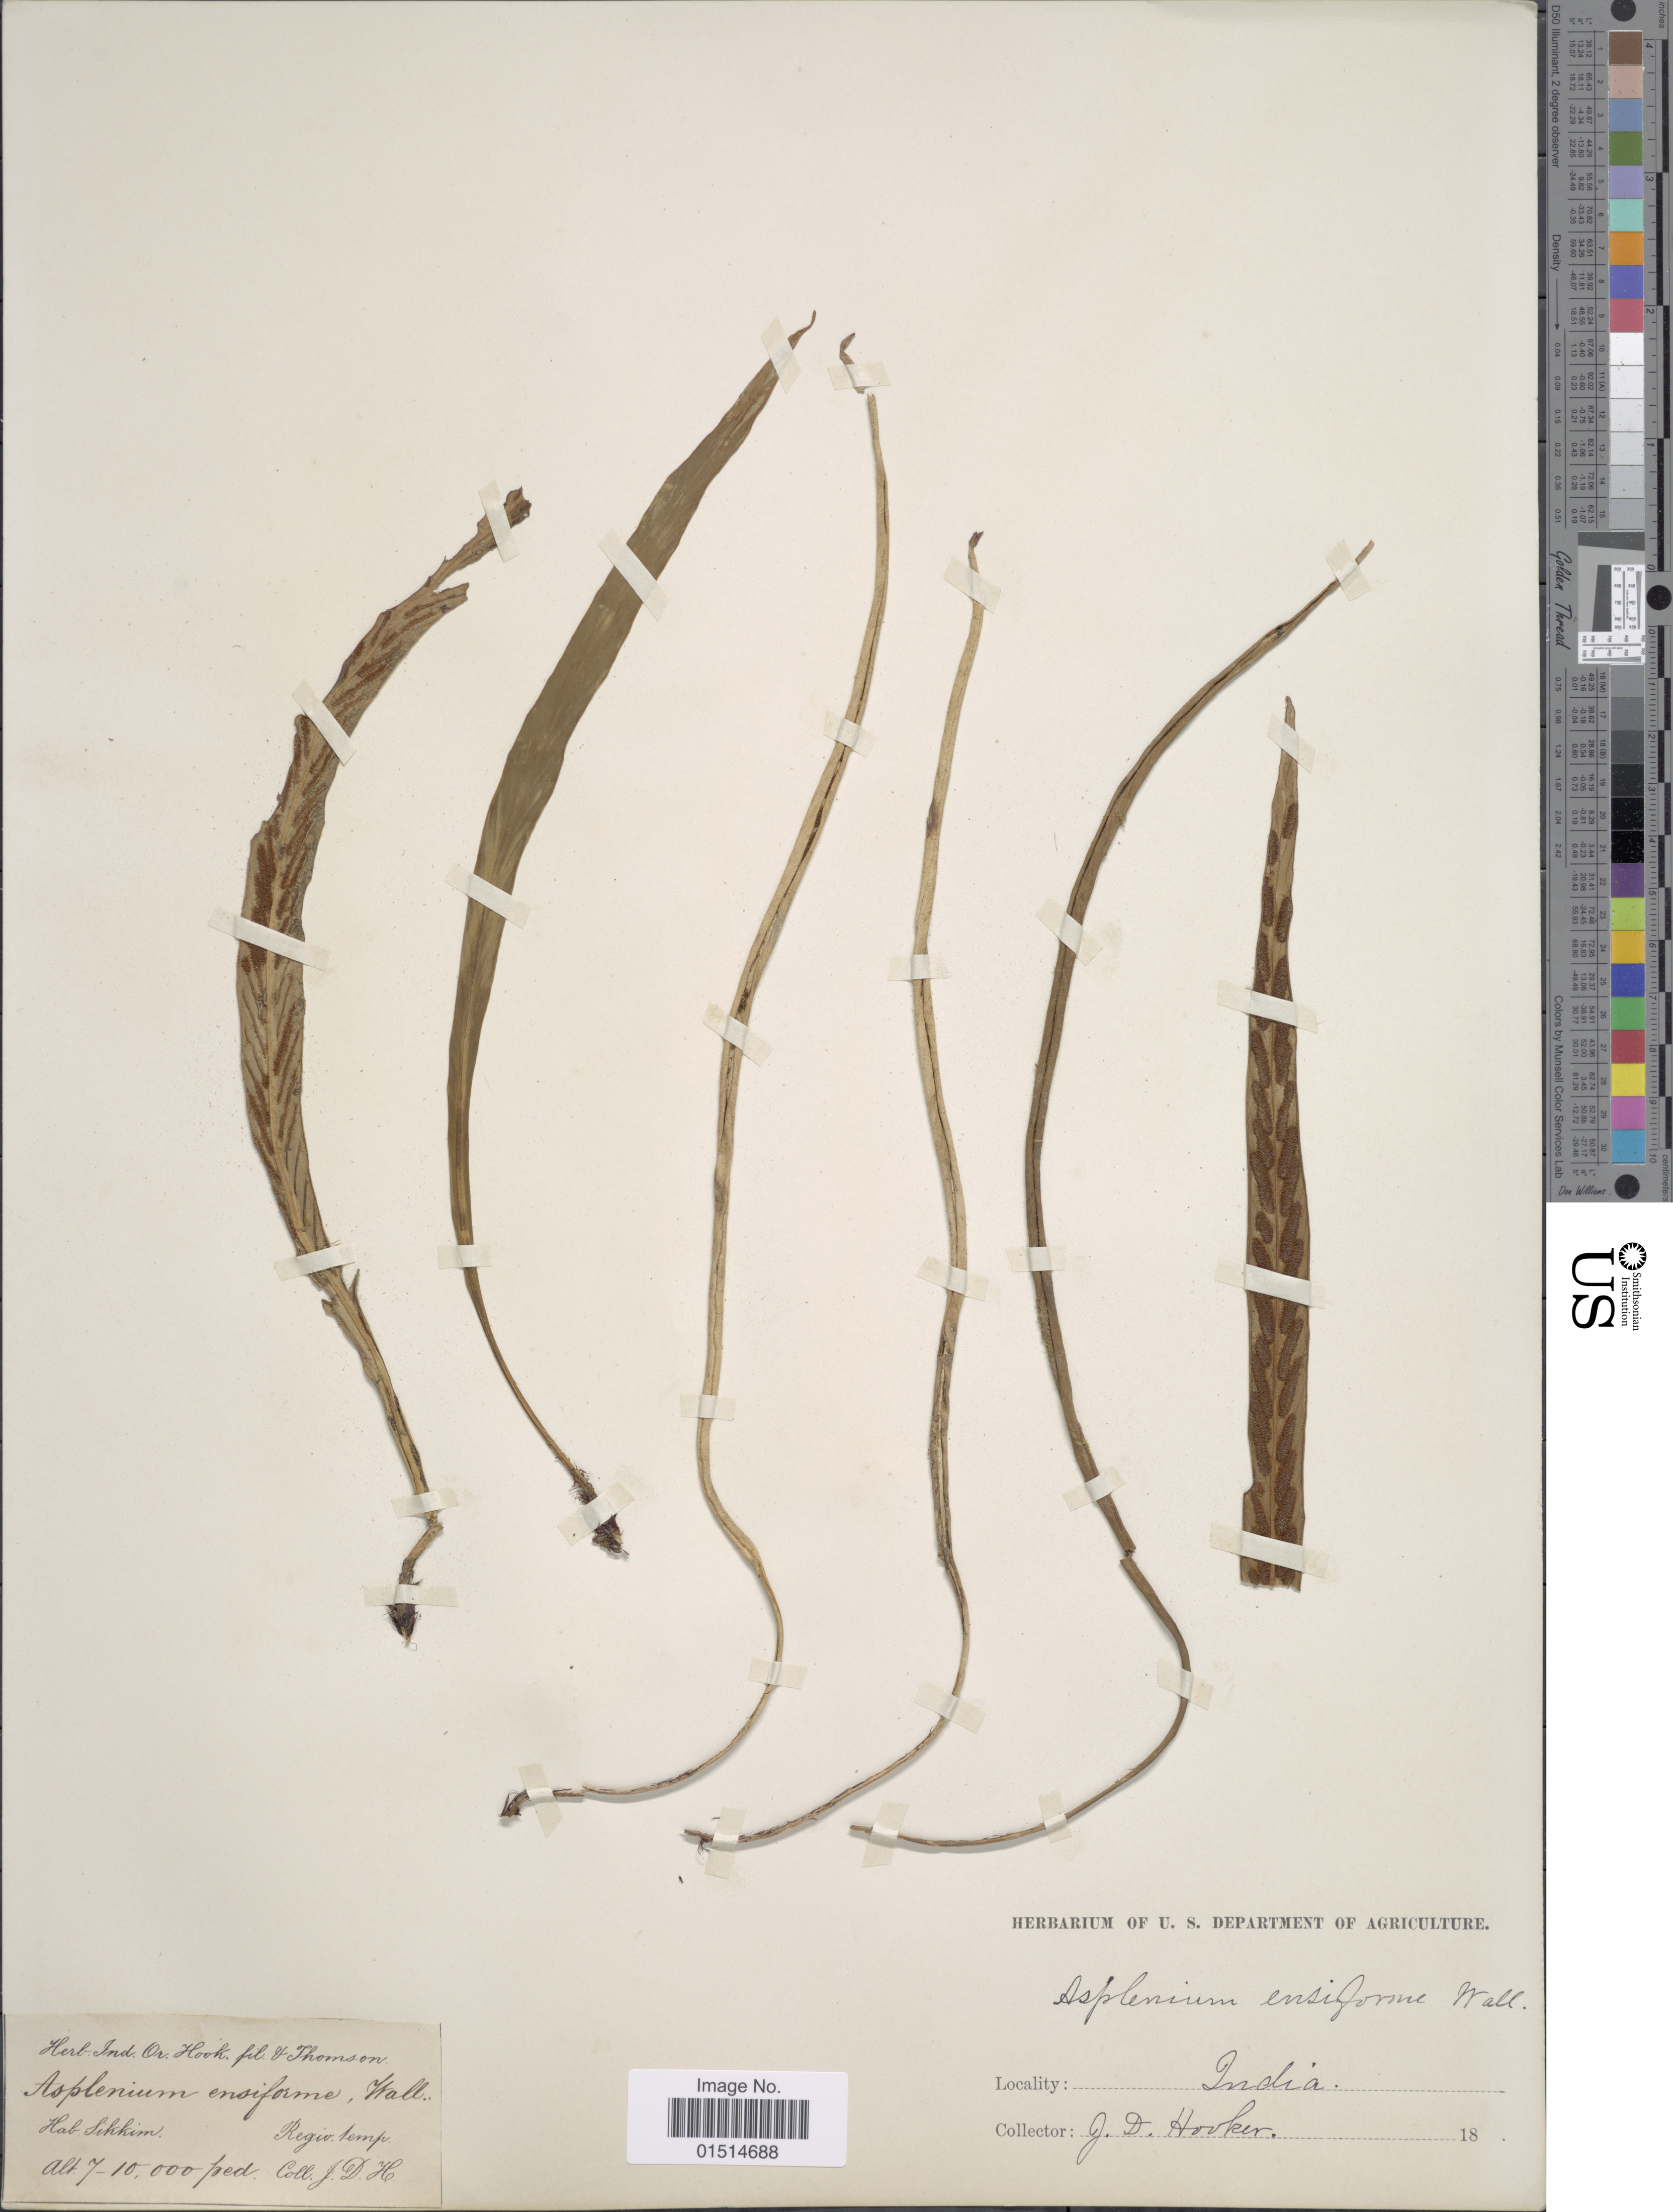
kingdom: Plantae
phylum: Tracheophyta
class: Polypodiopsida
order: Polypodiales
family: Aspleniaceae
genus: Asplenium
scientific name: Asplenium ensiforme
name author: Wall. ex Hook. & Grev.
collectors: J. D. Hooker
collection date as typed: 18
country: India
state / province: Sikkim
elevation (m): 2134